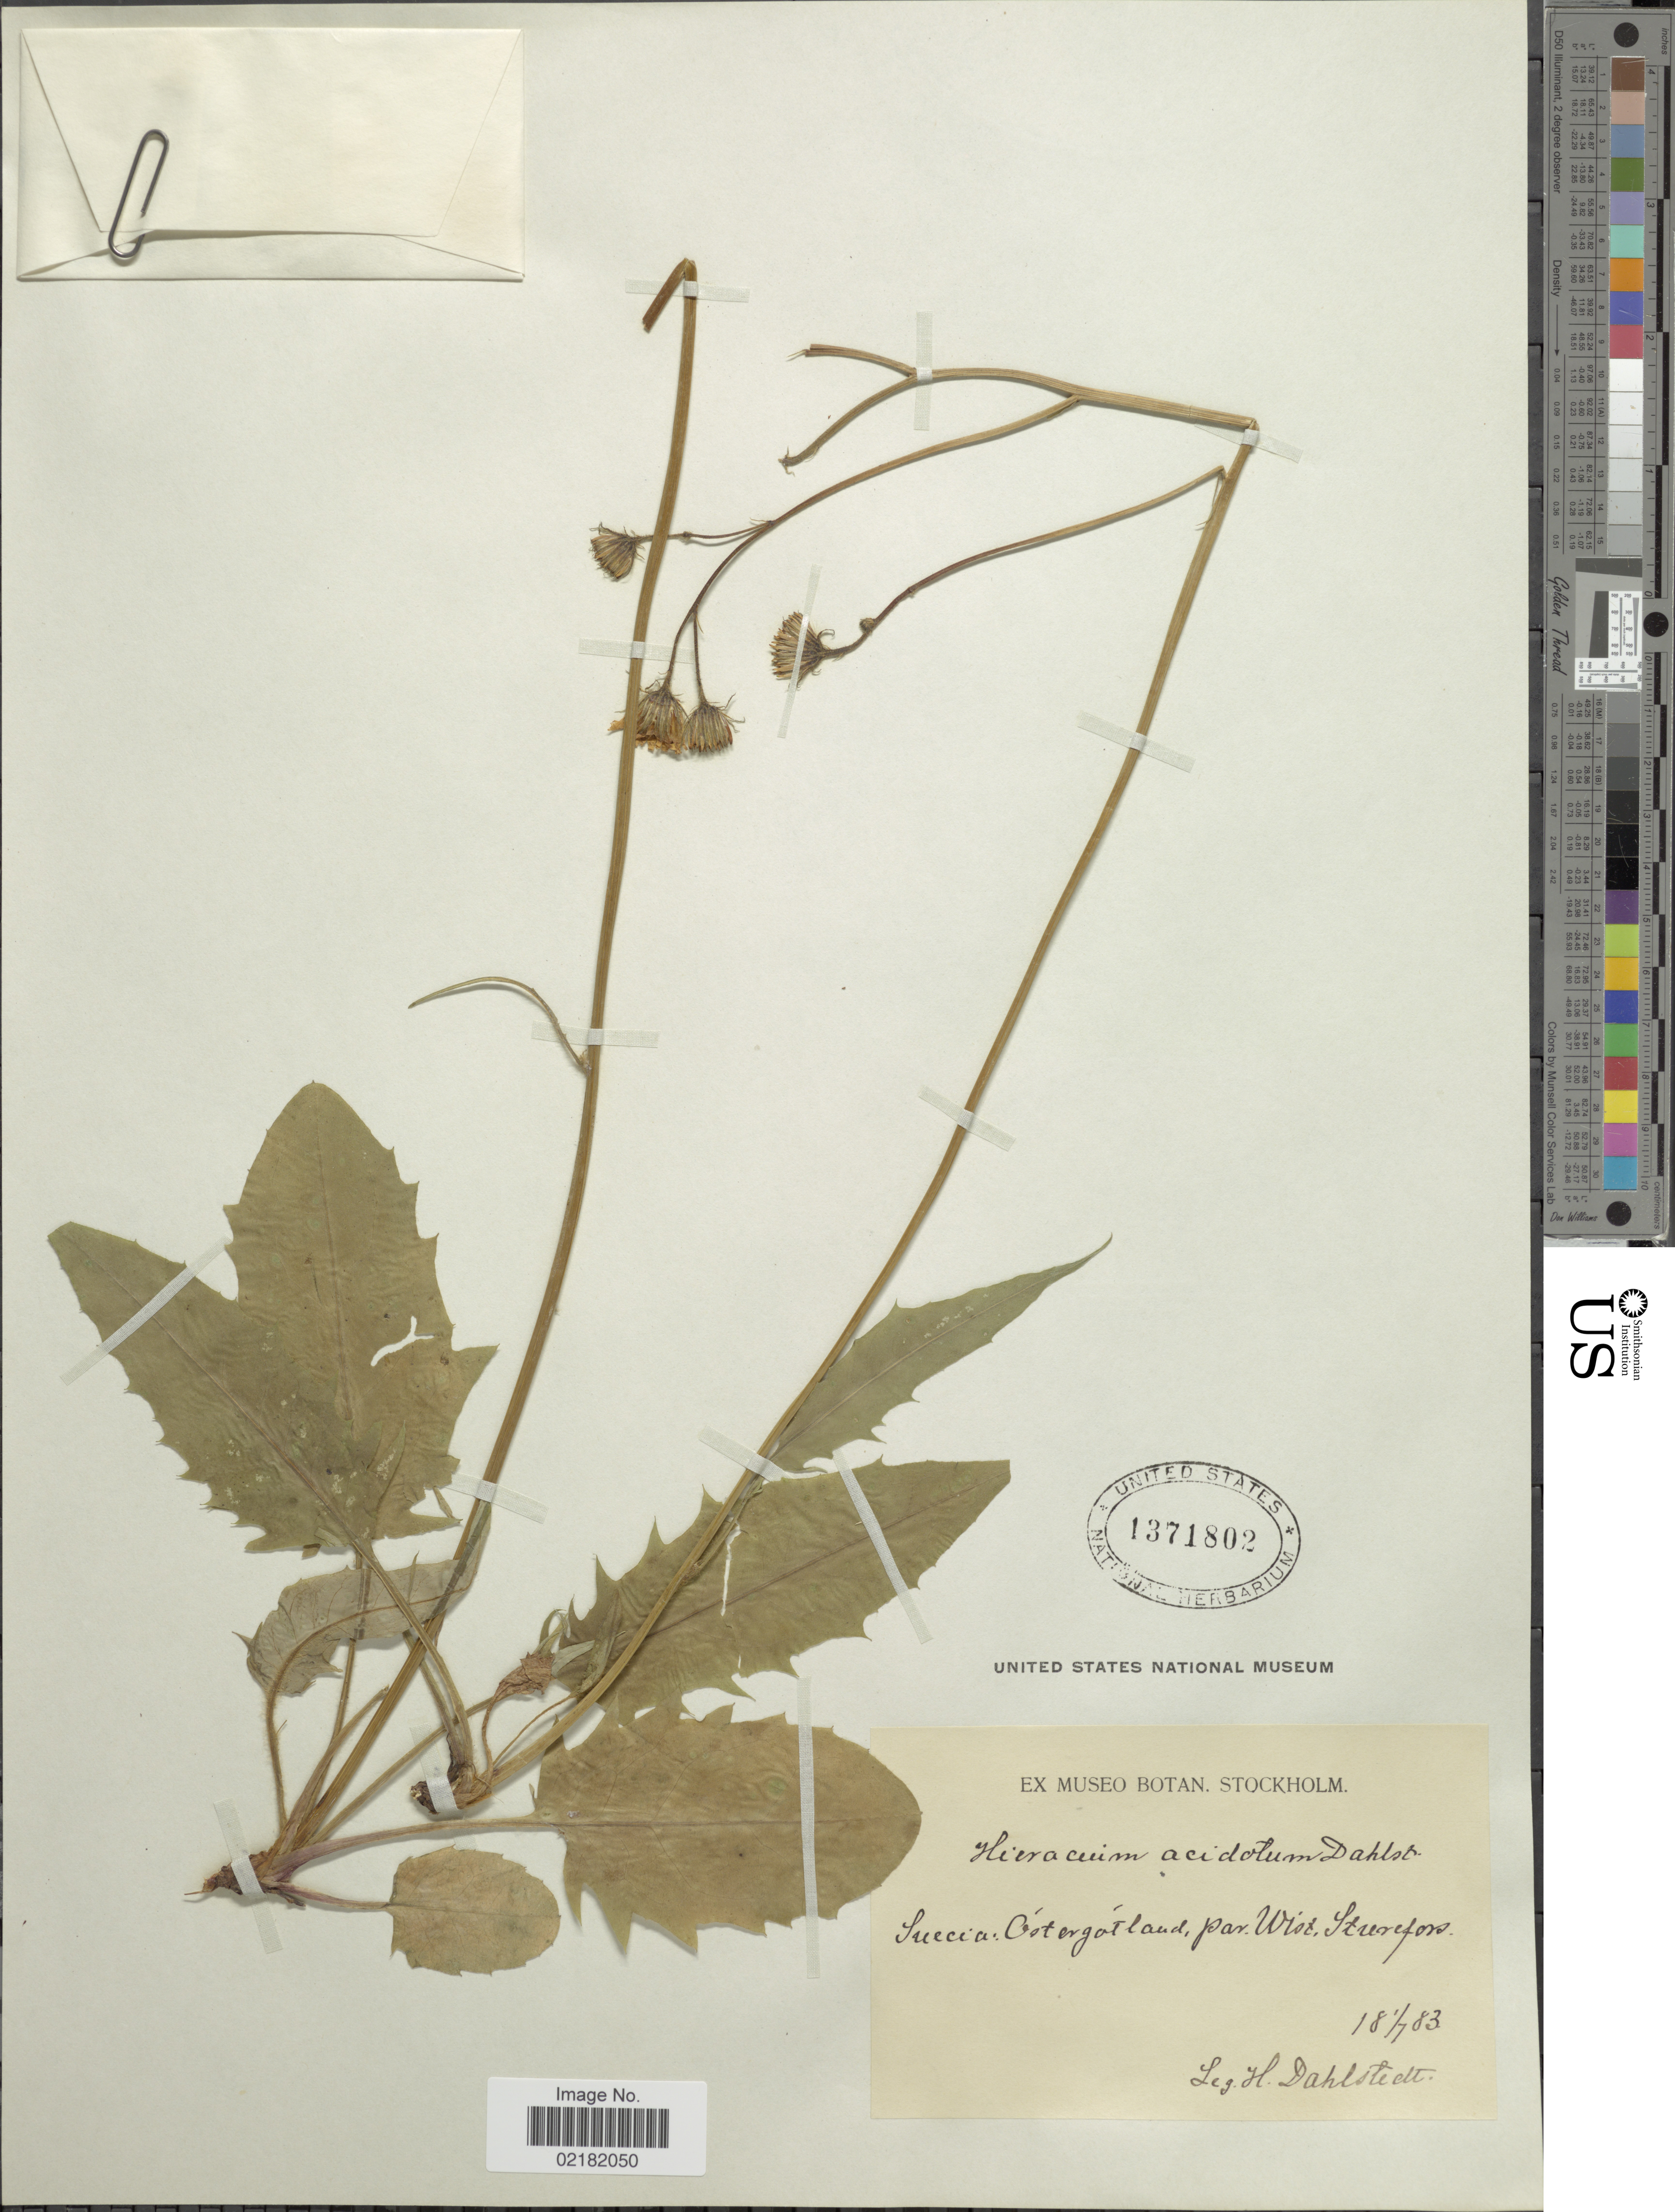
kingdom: Plantae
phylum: Tracheophyta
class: Magnoliopsida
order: Asterales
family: Asteraceae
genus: Hieracium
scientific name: Hieracium acidotum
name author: Dahlst.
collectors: H. G. Dahlstedt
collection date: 1883-07-01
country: Sweden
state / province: Östergötland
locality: Suecia: par Wist. Strurefors.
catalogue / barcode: US 1371802